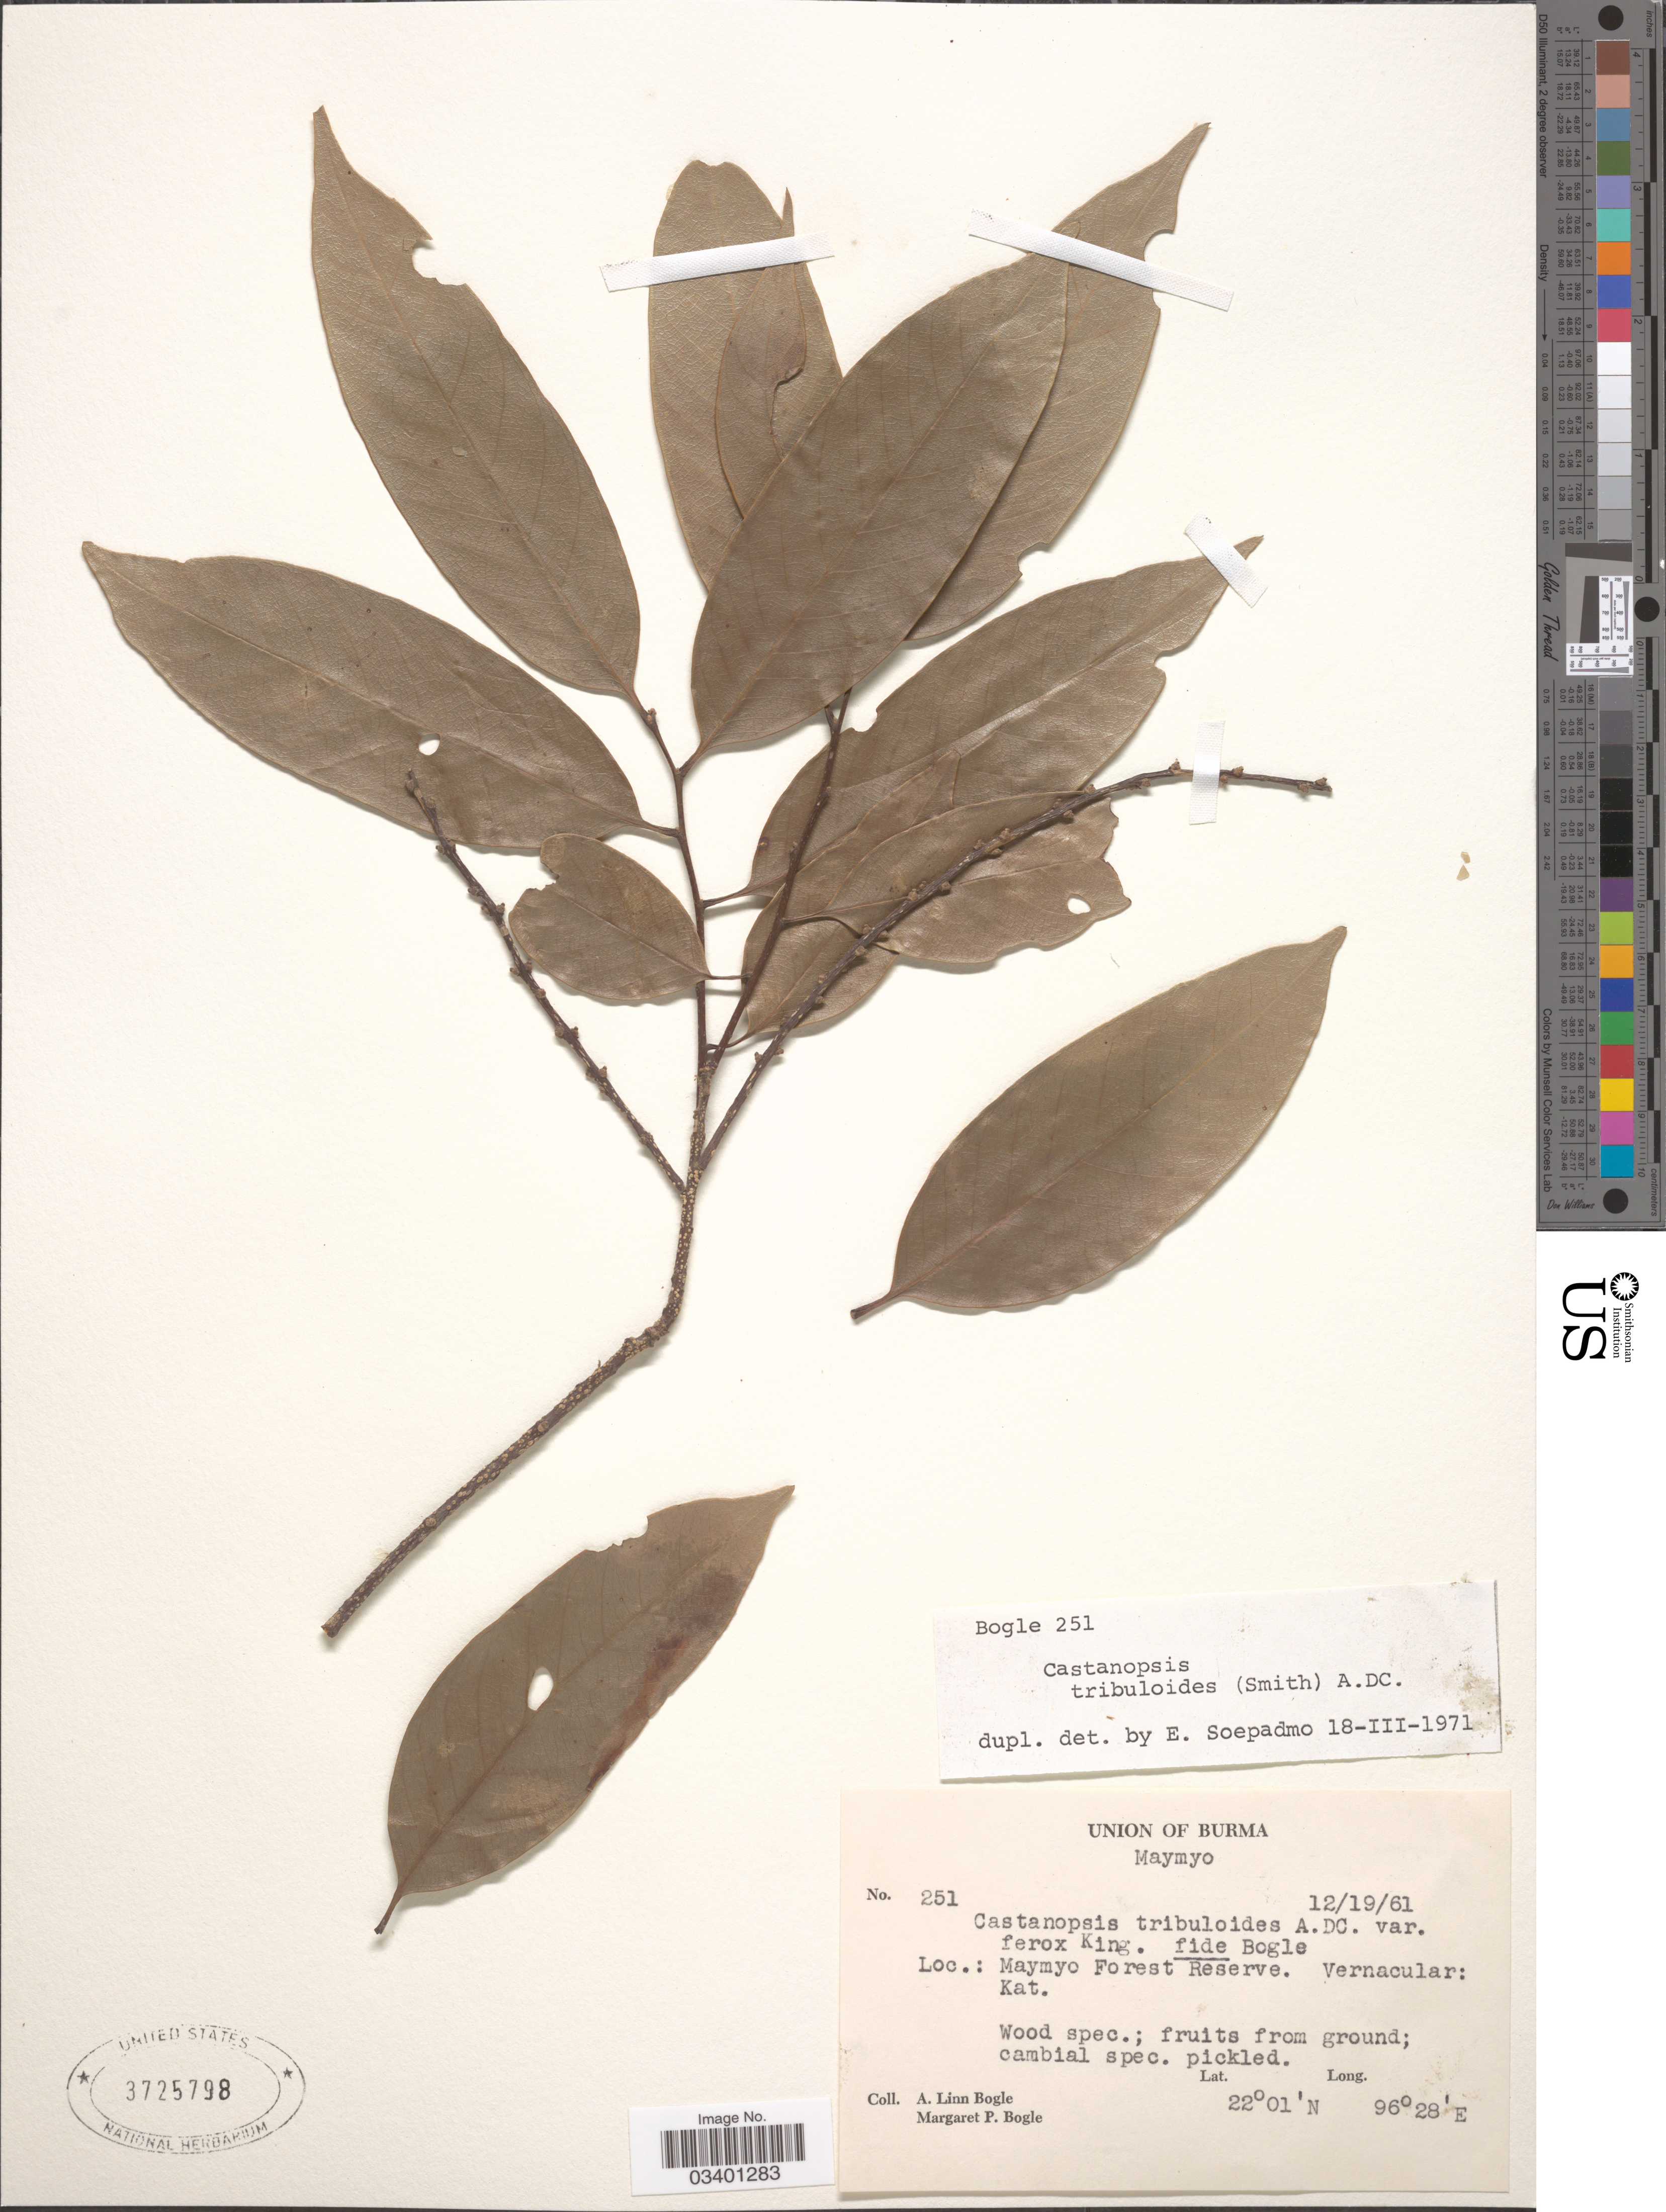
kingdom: Plantae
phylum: Tracheophyta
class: Magnoliopsida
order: Fagales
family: Fagaceae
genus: Castanopsis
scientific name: Castanopsis tribuloides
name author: (Sm.) A. DC.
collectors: Bogle, A.L. & M. Bogle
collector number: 251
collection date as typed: Transcribed d/m/y: 19/12/61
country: Myanmar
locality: Burma. Maymyo. Maymyo Forest Reserve.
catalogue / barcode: US 3725798